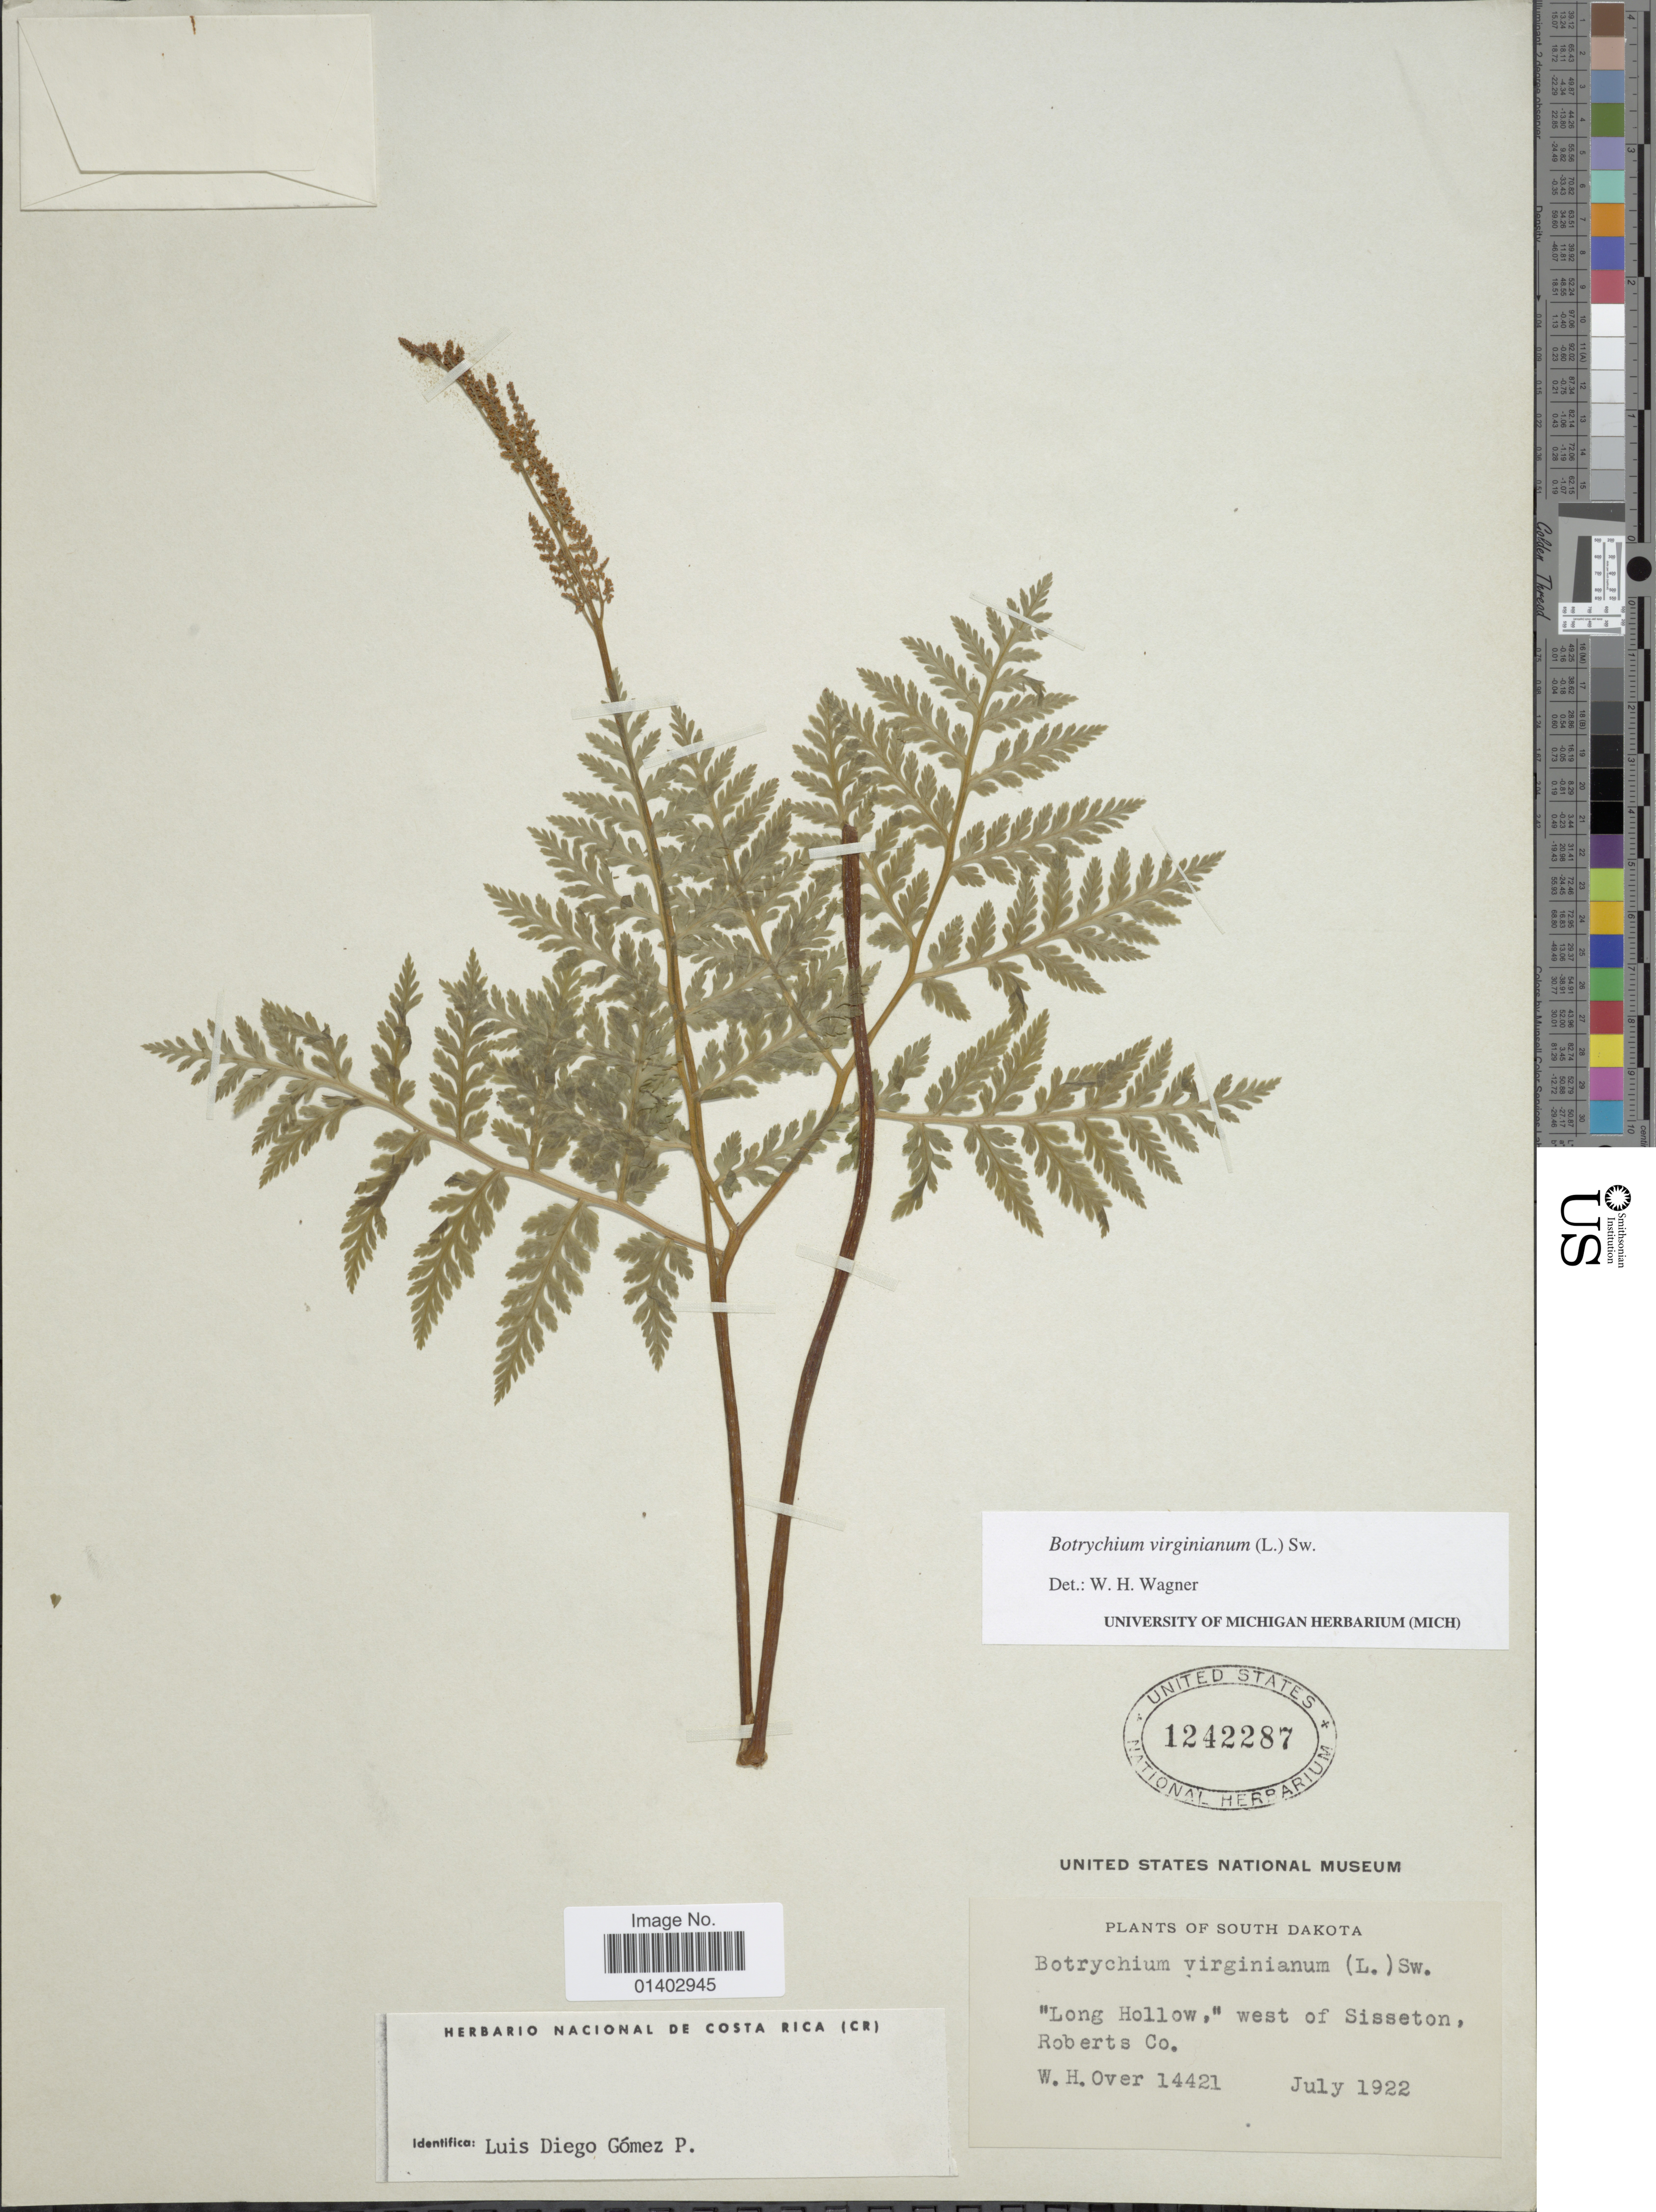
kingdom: Plantae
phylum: Tracheophyta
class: Polypodiopsida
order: Ophioglossales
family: Ophioglossaceae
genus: Botrychium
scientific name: Botrychium virginianum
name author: (L.) Sw.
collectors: W. Over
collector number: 14421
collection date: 1922-07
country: United States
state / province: South Dakota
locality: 'Long Hollow,' West of Sisseton, Roberts Co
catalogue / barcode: US 1242287